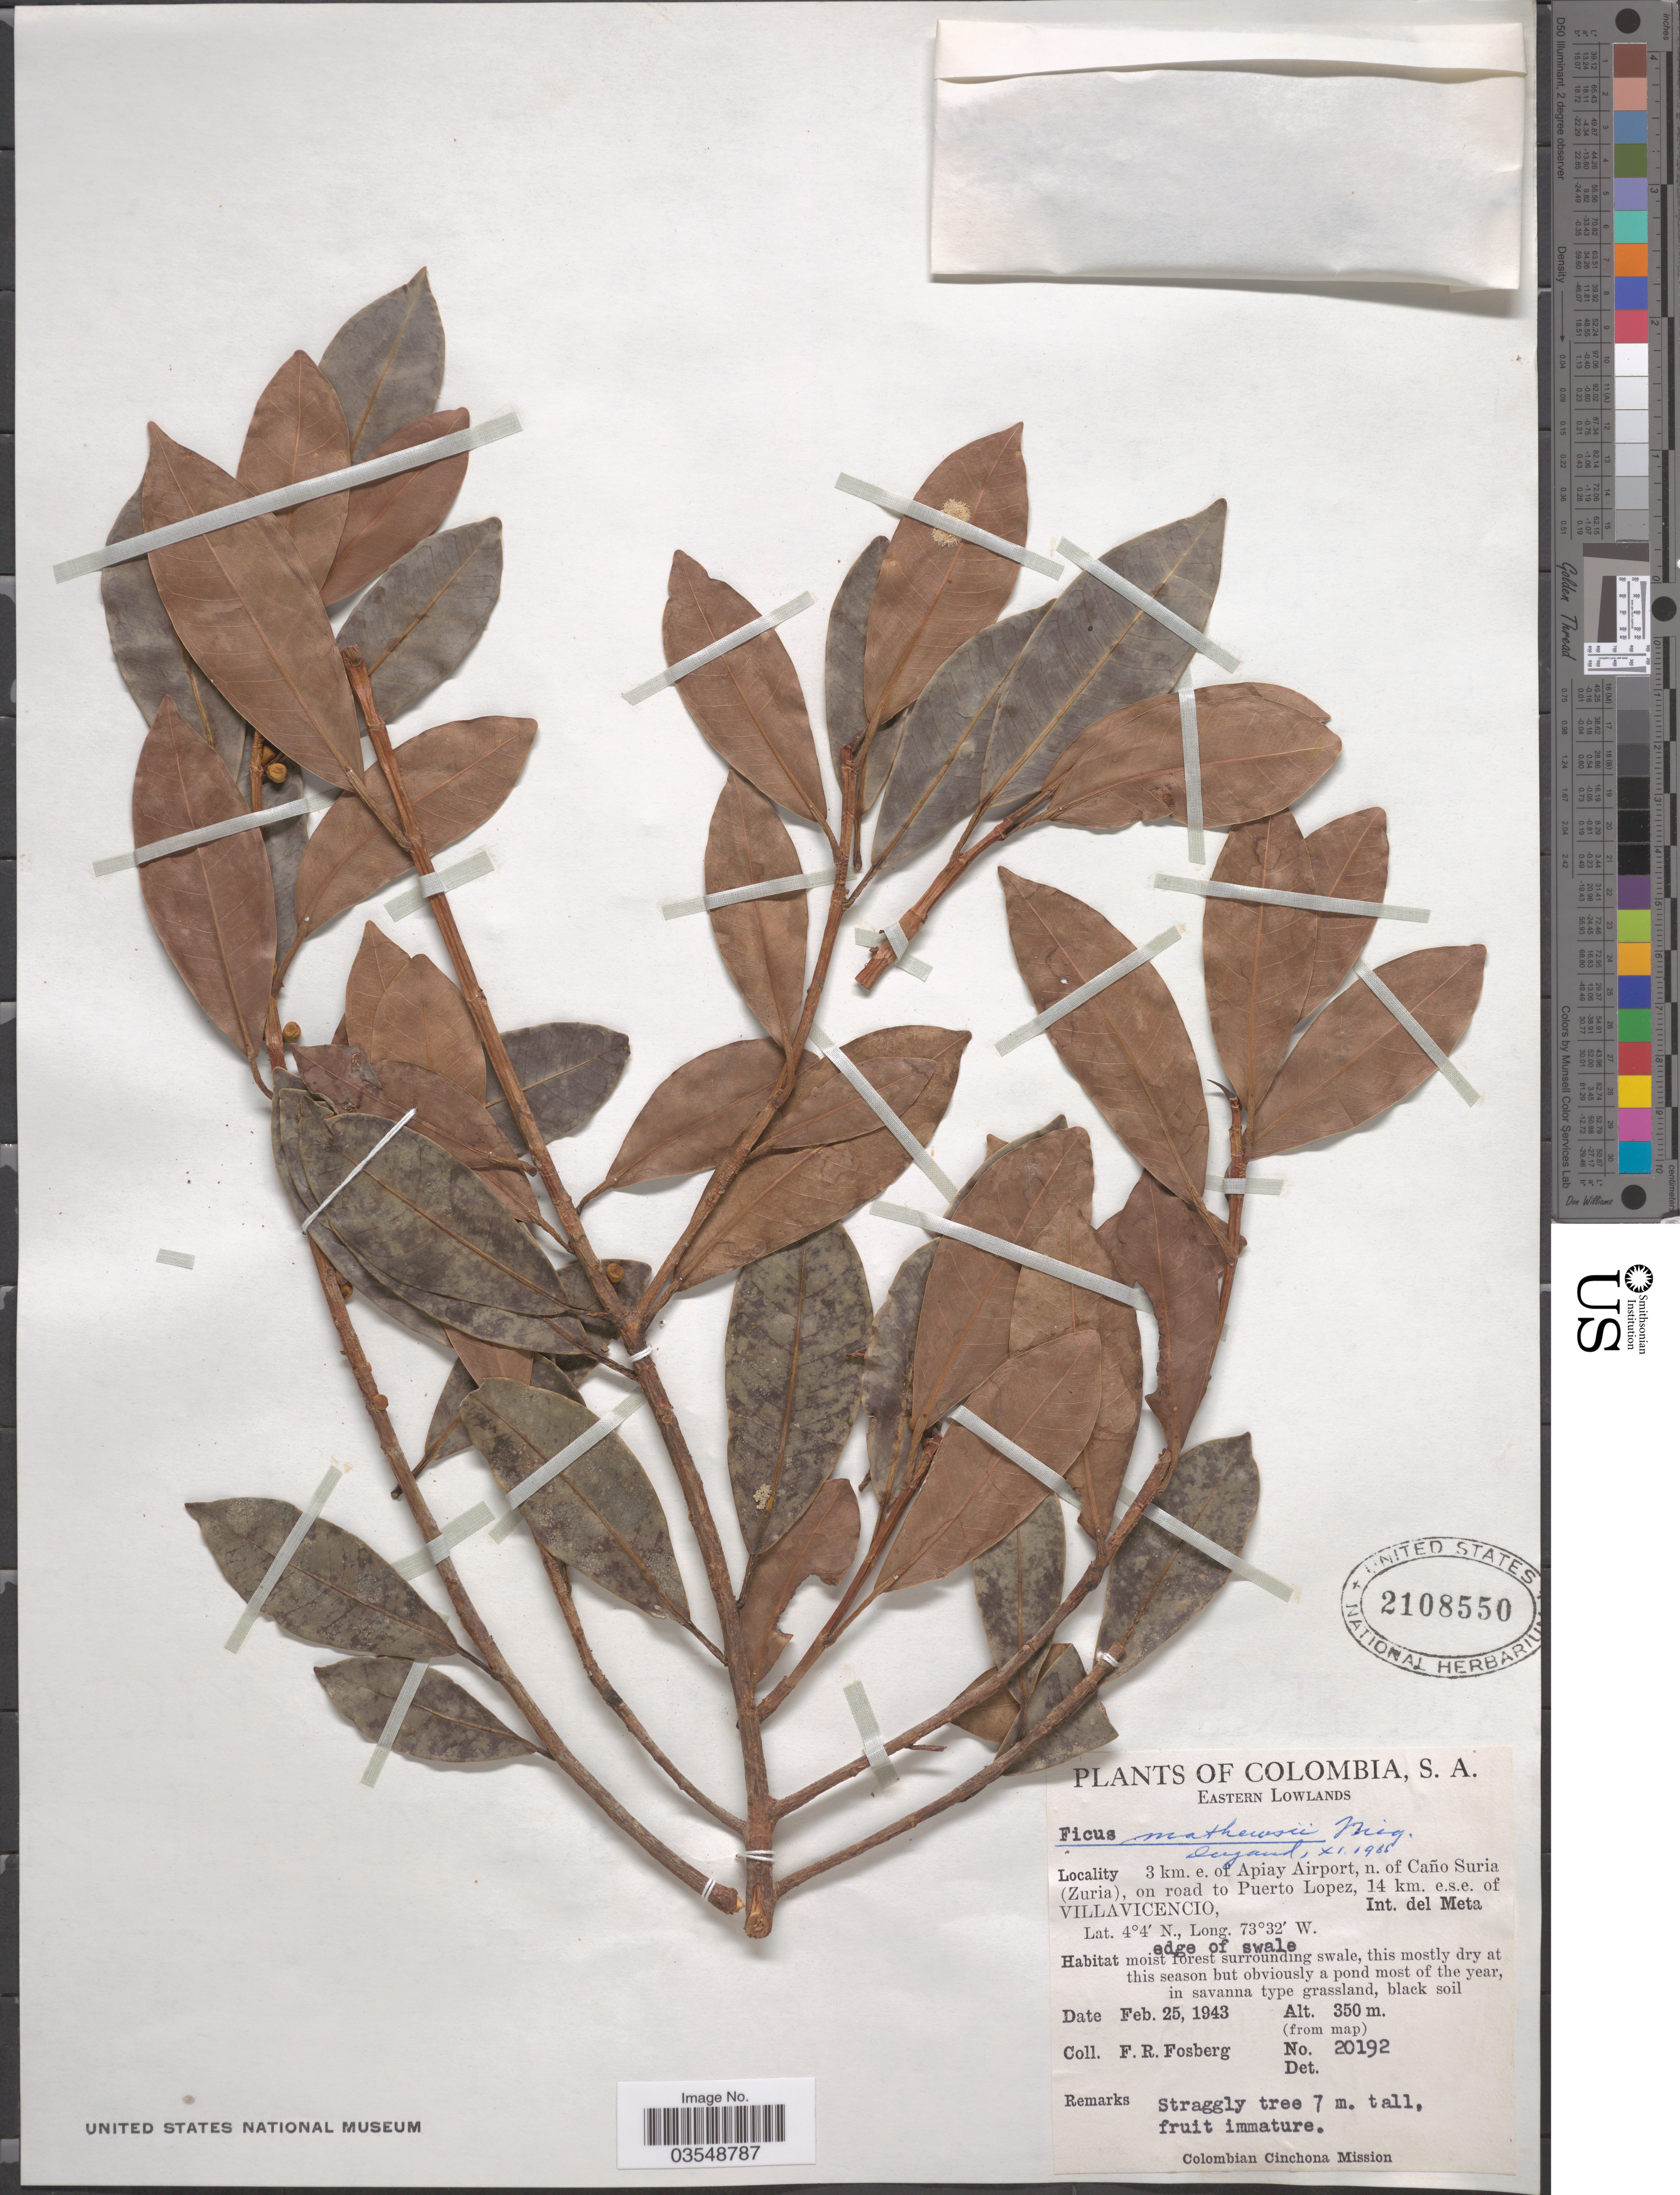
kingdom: Plantae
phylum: Tracheophyta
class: Magnoliopsida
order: Rosales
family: Moraceae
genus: Ficus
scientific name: Ficus mathewsii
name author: (Miq.) Miq.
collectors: F. R. Fosberg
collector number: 20192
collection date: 1943-02-25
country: Colombia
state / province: Meta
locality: Eastern Lowlands. 3 km. e. of Apiay Airport, n. of Caño Suria (Zuria), on road to Puerto Lopez, 14 km. e.s.e. of Villavicencio. Int. del Meta.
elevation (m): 350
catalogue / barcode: US 2108550